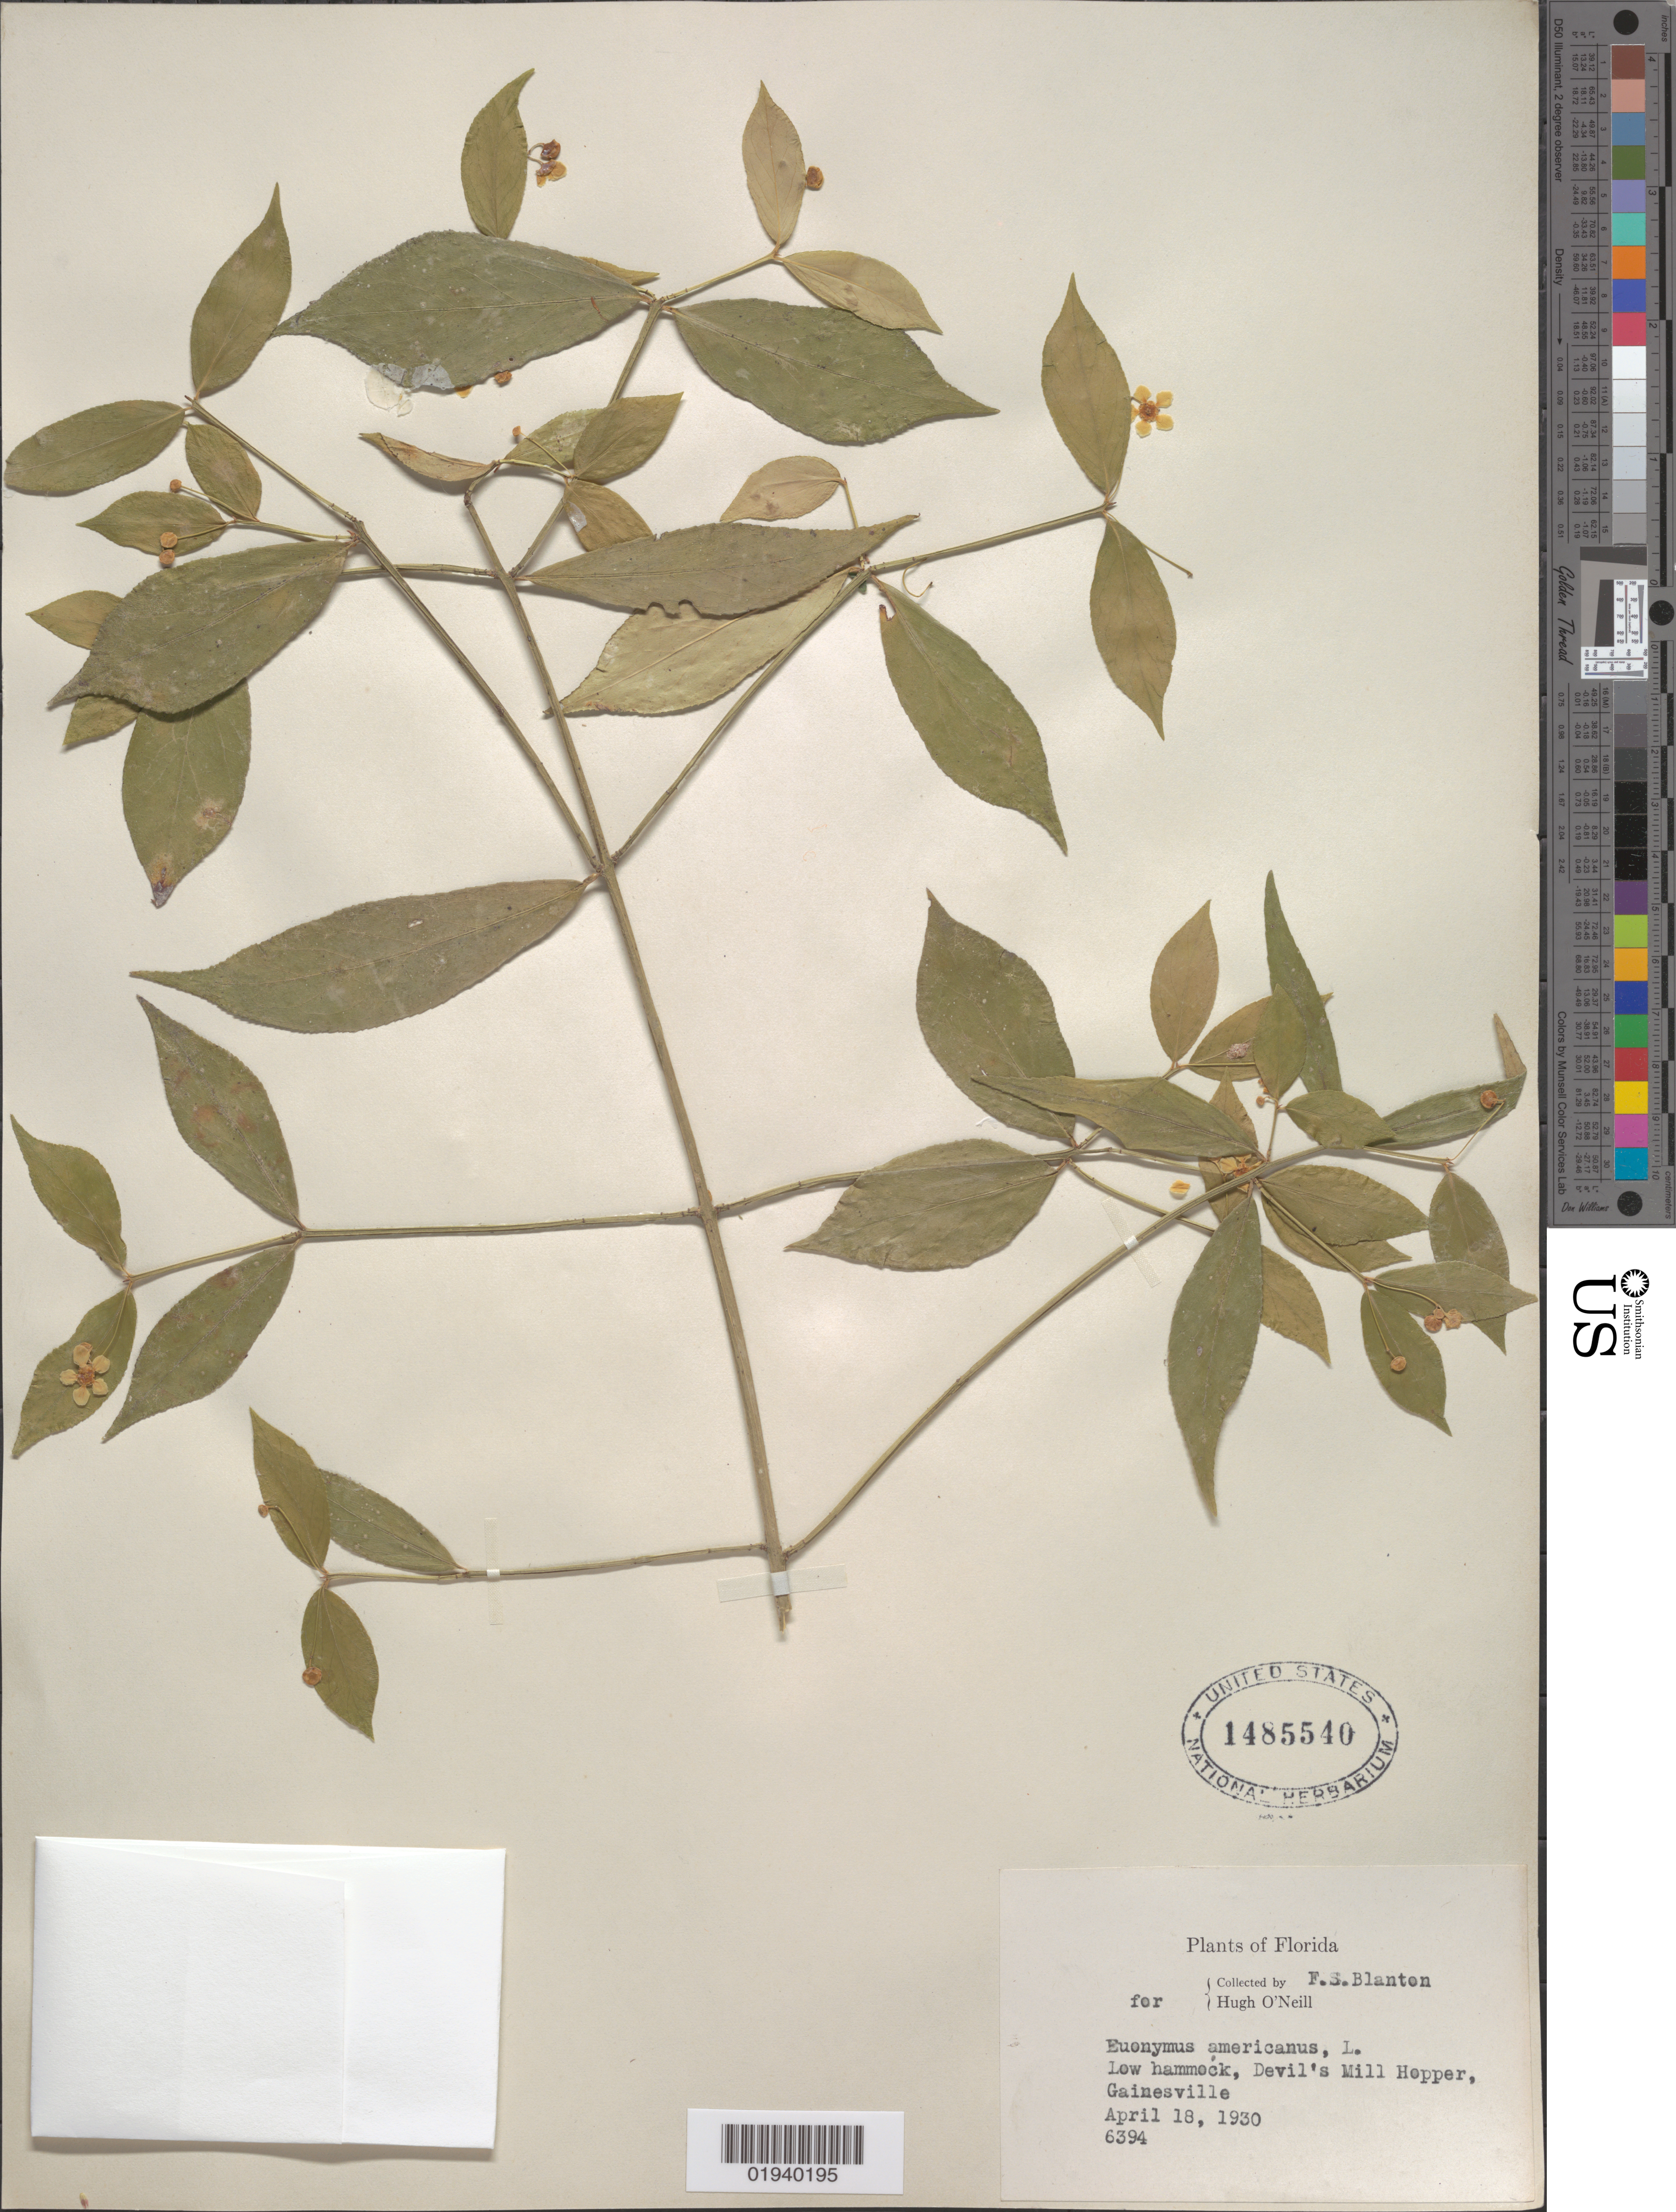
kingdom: Plantae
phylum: Tracheophyta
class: Magnoliopsida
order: Celastrales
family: Celastraceae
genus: Euonymus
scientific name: Euonymus americanus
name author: L.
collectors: F. S. Blanton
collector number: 6394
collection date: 1930-04-18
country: United States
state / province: Florida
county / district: Alachua County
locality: Gainesville, Devil's Mill Hopper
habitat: Low hammock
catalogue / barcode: US 1485540